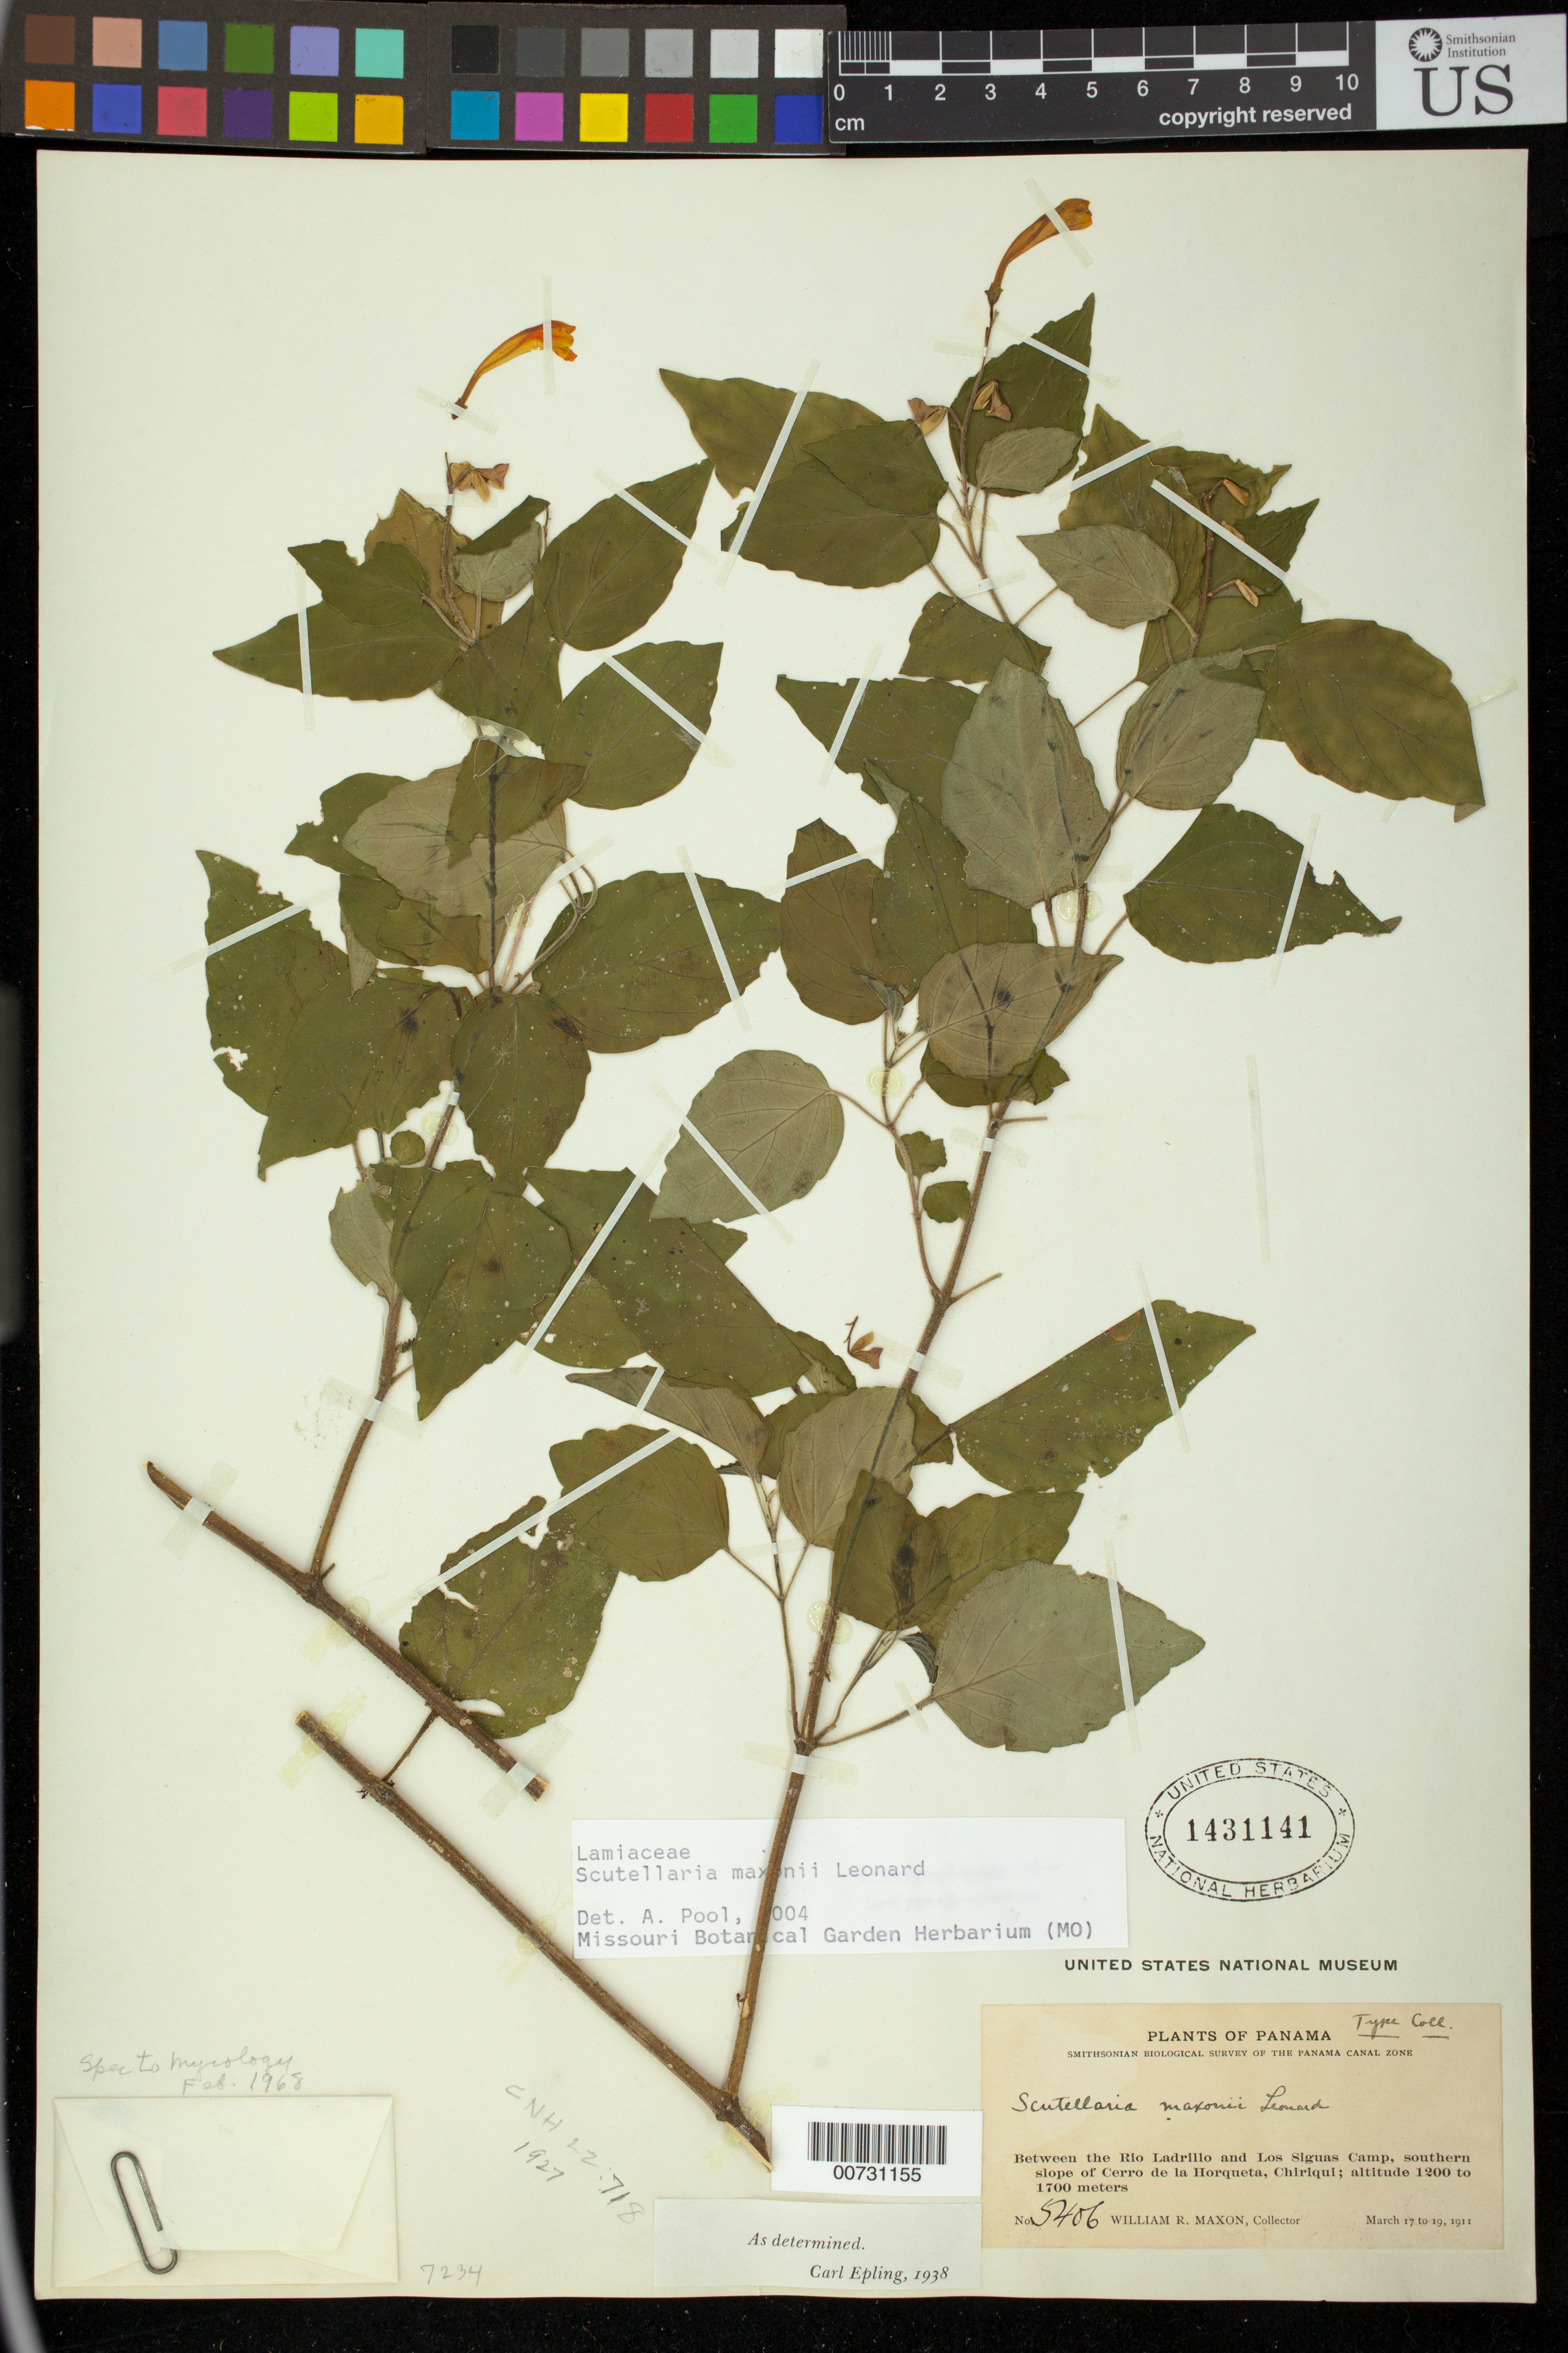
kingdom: Plantae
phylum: Tracheophyta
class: Magnoliopsida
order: Lamiales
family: Lamiaceae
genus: Scutellaria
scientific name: Scutellaria maxonii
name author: Leonard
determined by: Epling, C. C.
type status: Isotype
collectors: W. R. Maxon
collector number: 5406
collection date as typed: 17 Mar 1911 to 19 Mar 1911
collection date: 1911-03-17/1911-03-19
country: Panama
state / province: Chiriquí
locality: Between the Rio Ladrillo and Los Siguas Camp, southern slope of Cerro de la Horqueta, Chiriqui.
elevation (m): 1200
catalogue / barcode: US 1431141